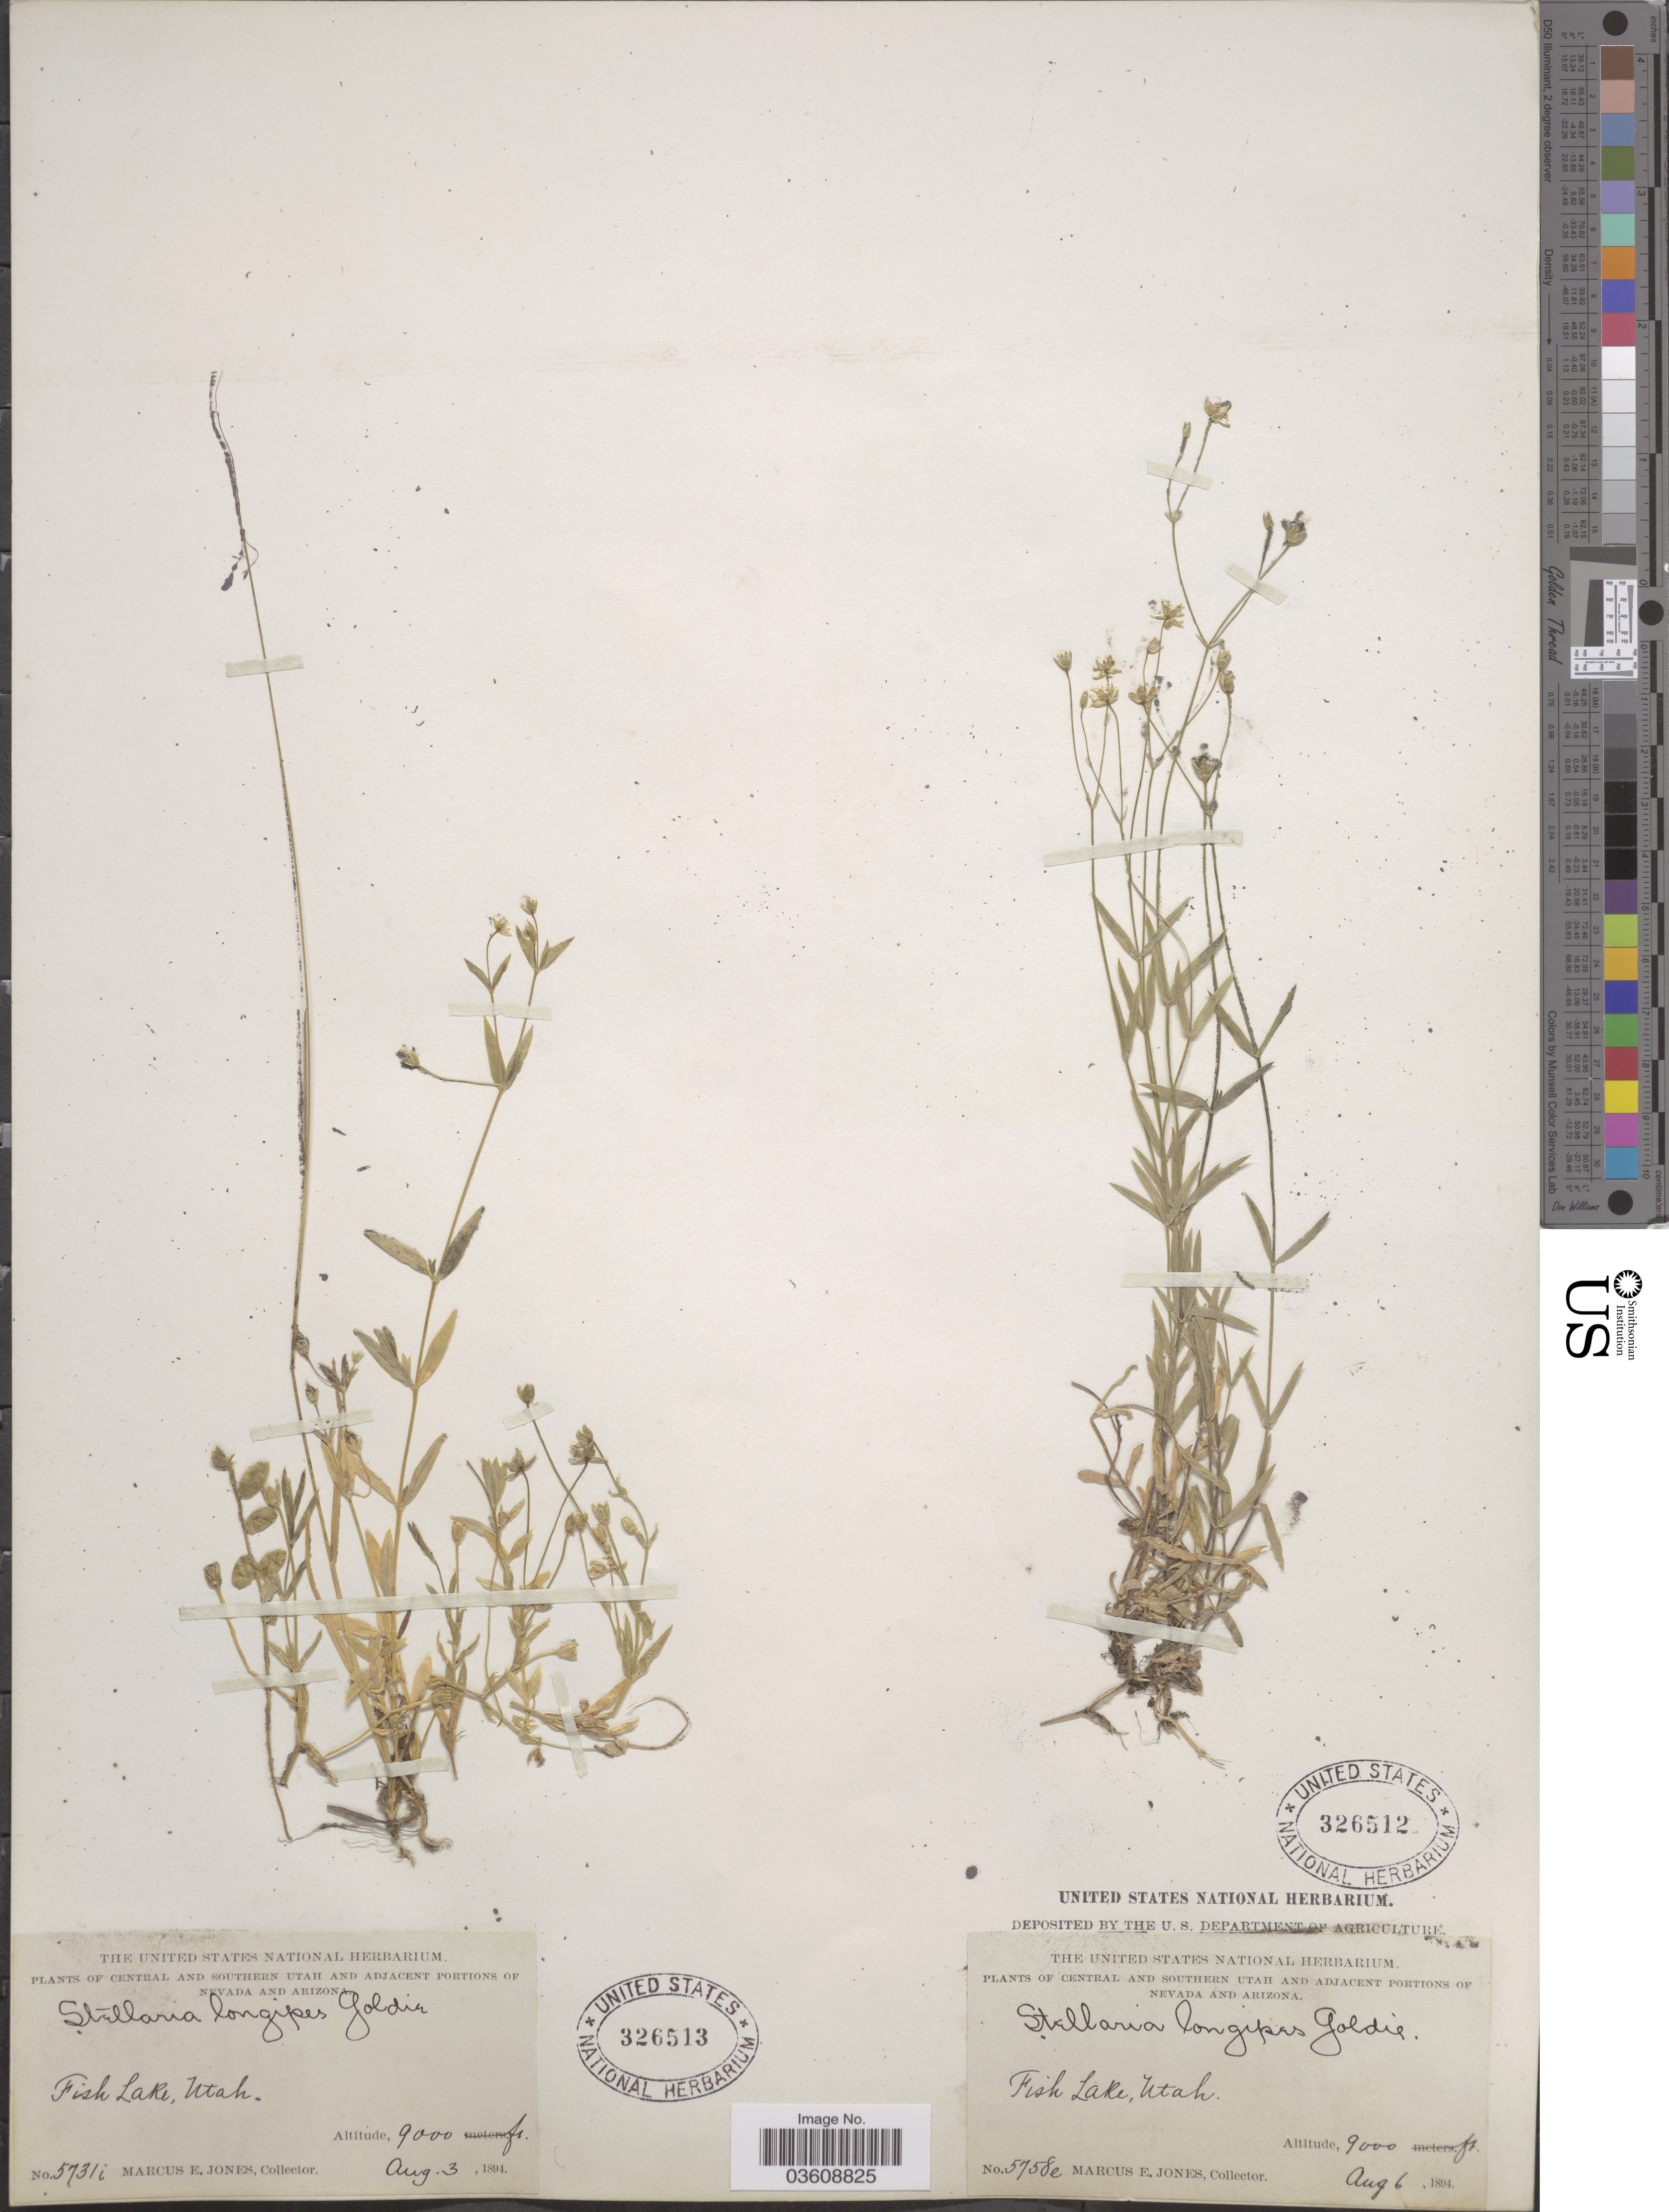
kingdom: Plantae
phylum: Tracheophyta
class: Magnoliopsida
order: Caryophyllales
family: Caryophyllaceae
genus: Stellaria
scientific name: Stellaria longipes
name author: Goldie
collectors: M. E. Jones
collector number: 5758e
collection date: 1894-08-06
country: United States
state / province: Utah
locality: Central and Southern Utah, Fish Lake.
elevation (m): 2743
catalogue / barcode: US 326512